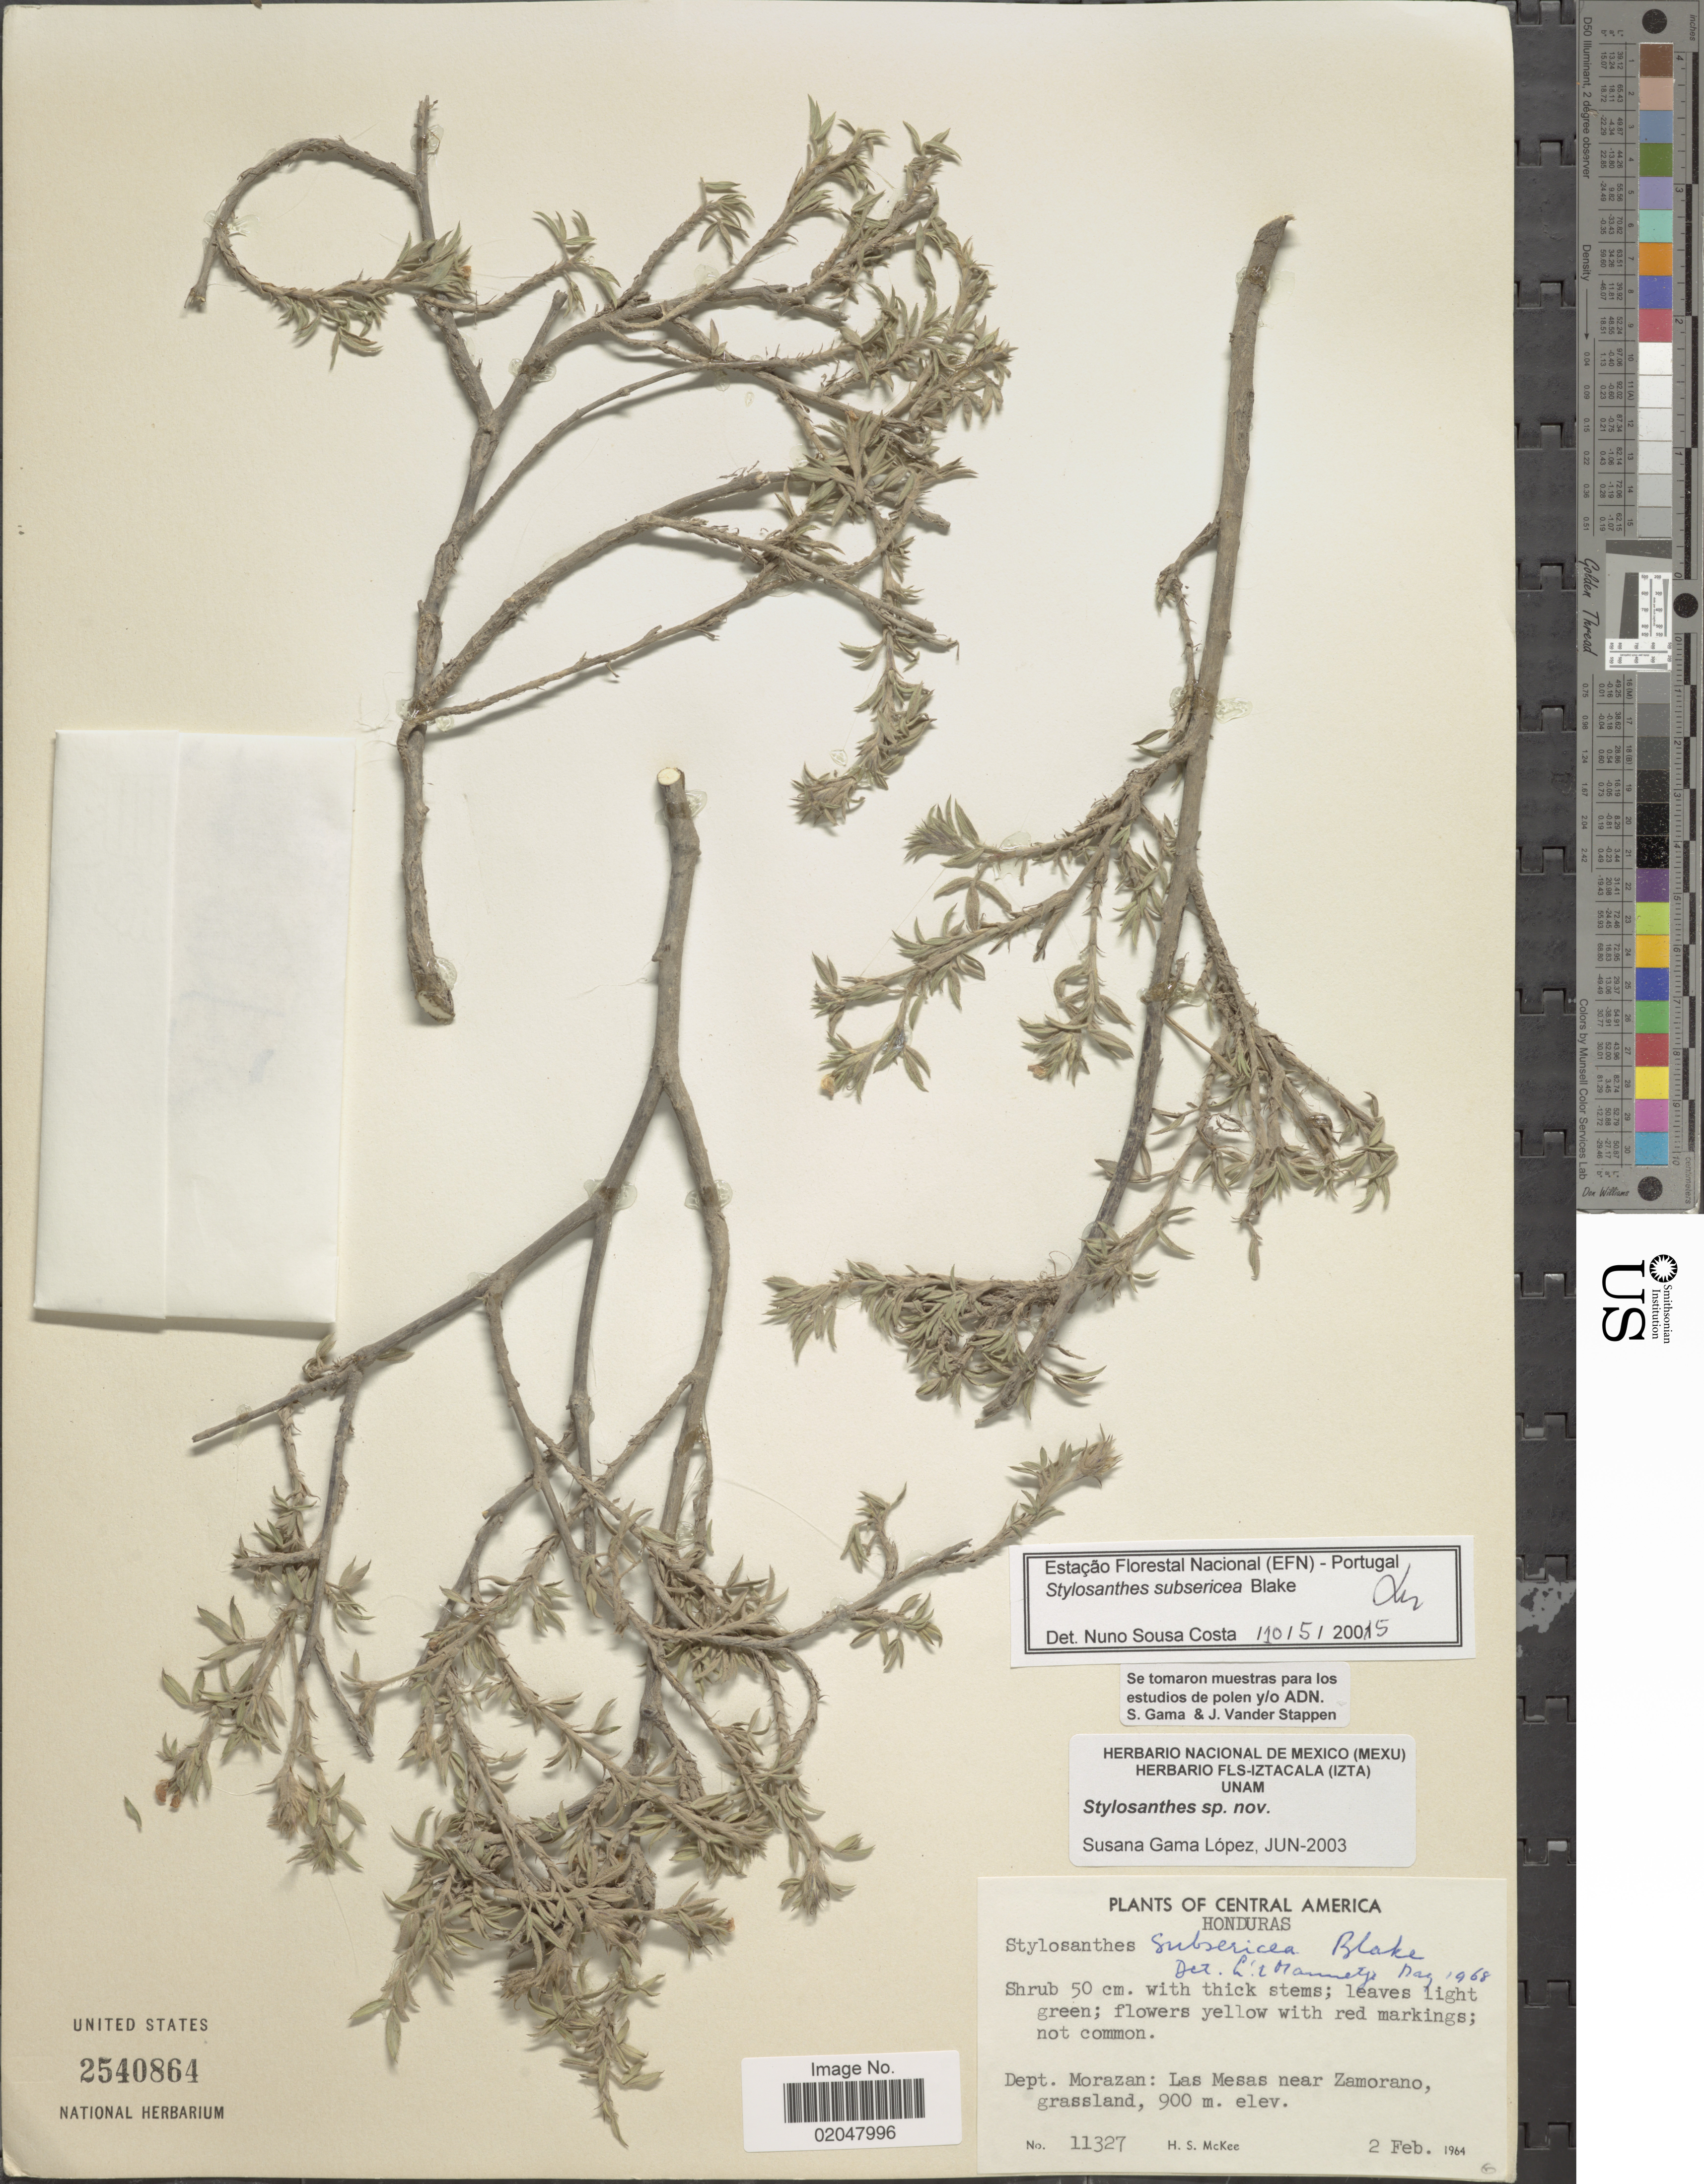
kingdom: Plantae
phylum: Tracheophyta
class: Magnoliopsida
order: Fabales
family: Fabaceae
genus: Stylosanthes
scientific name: Stylosanthes subsericea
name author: S.F. Blake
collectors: H. S. McKee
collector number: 11327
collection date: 1964-02-02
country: Honduras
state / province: Fco. Morazán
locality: Las Mesas near Zamorano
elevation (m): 900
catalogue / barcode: US 2540864